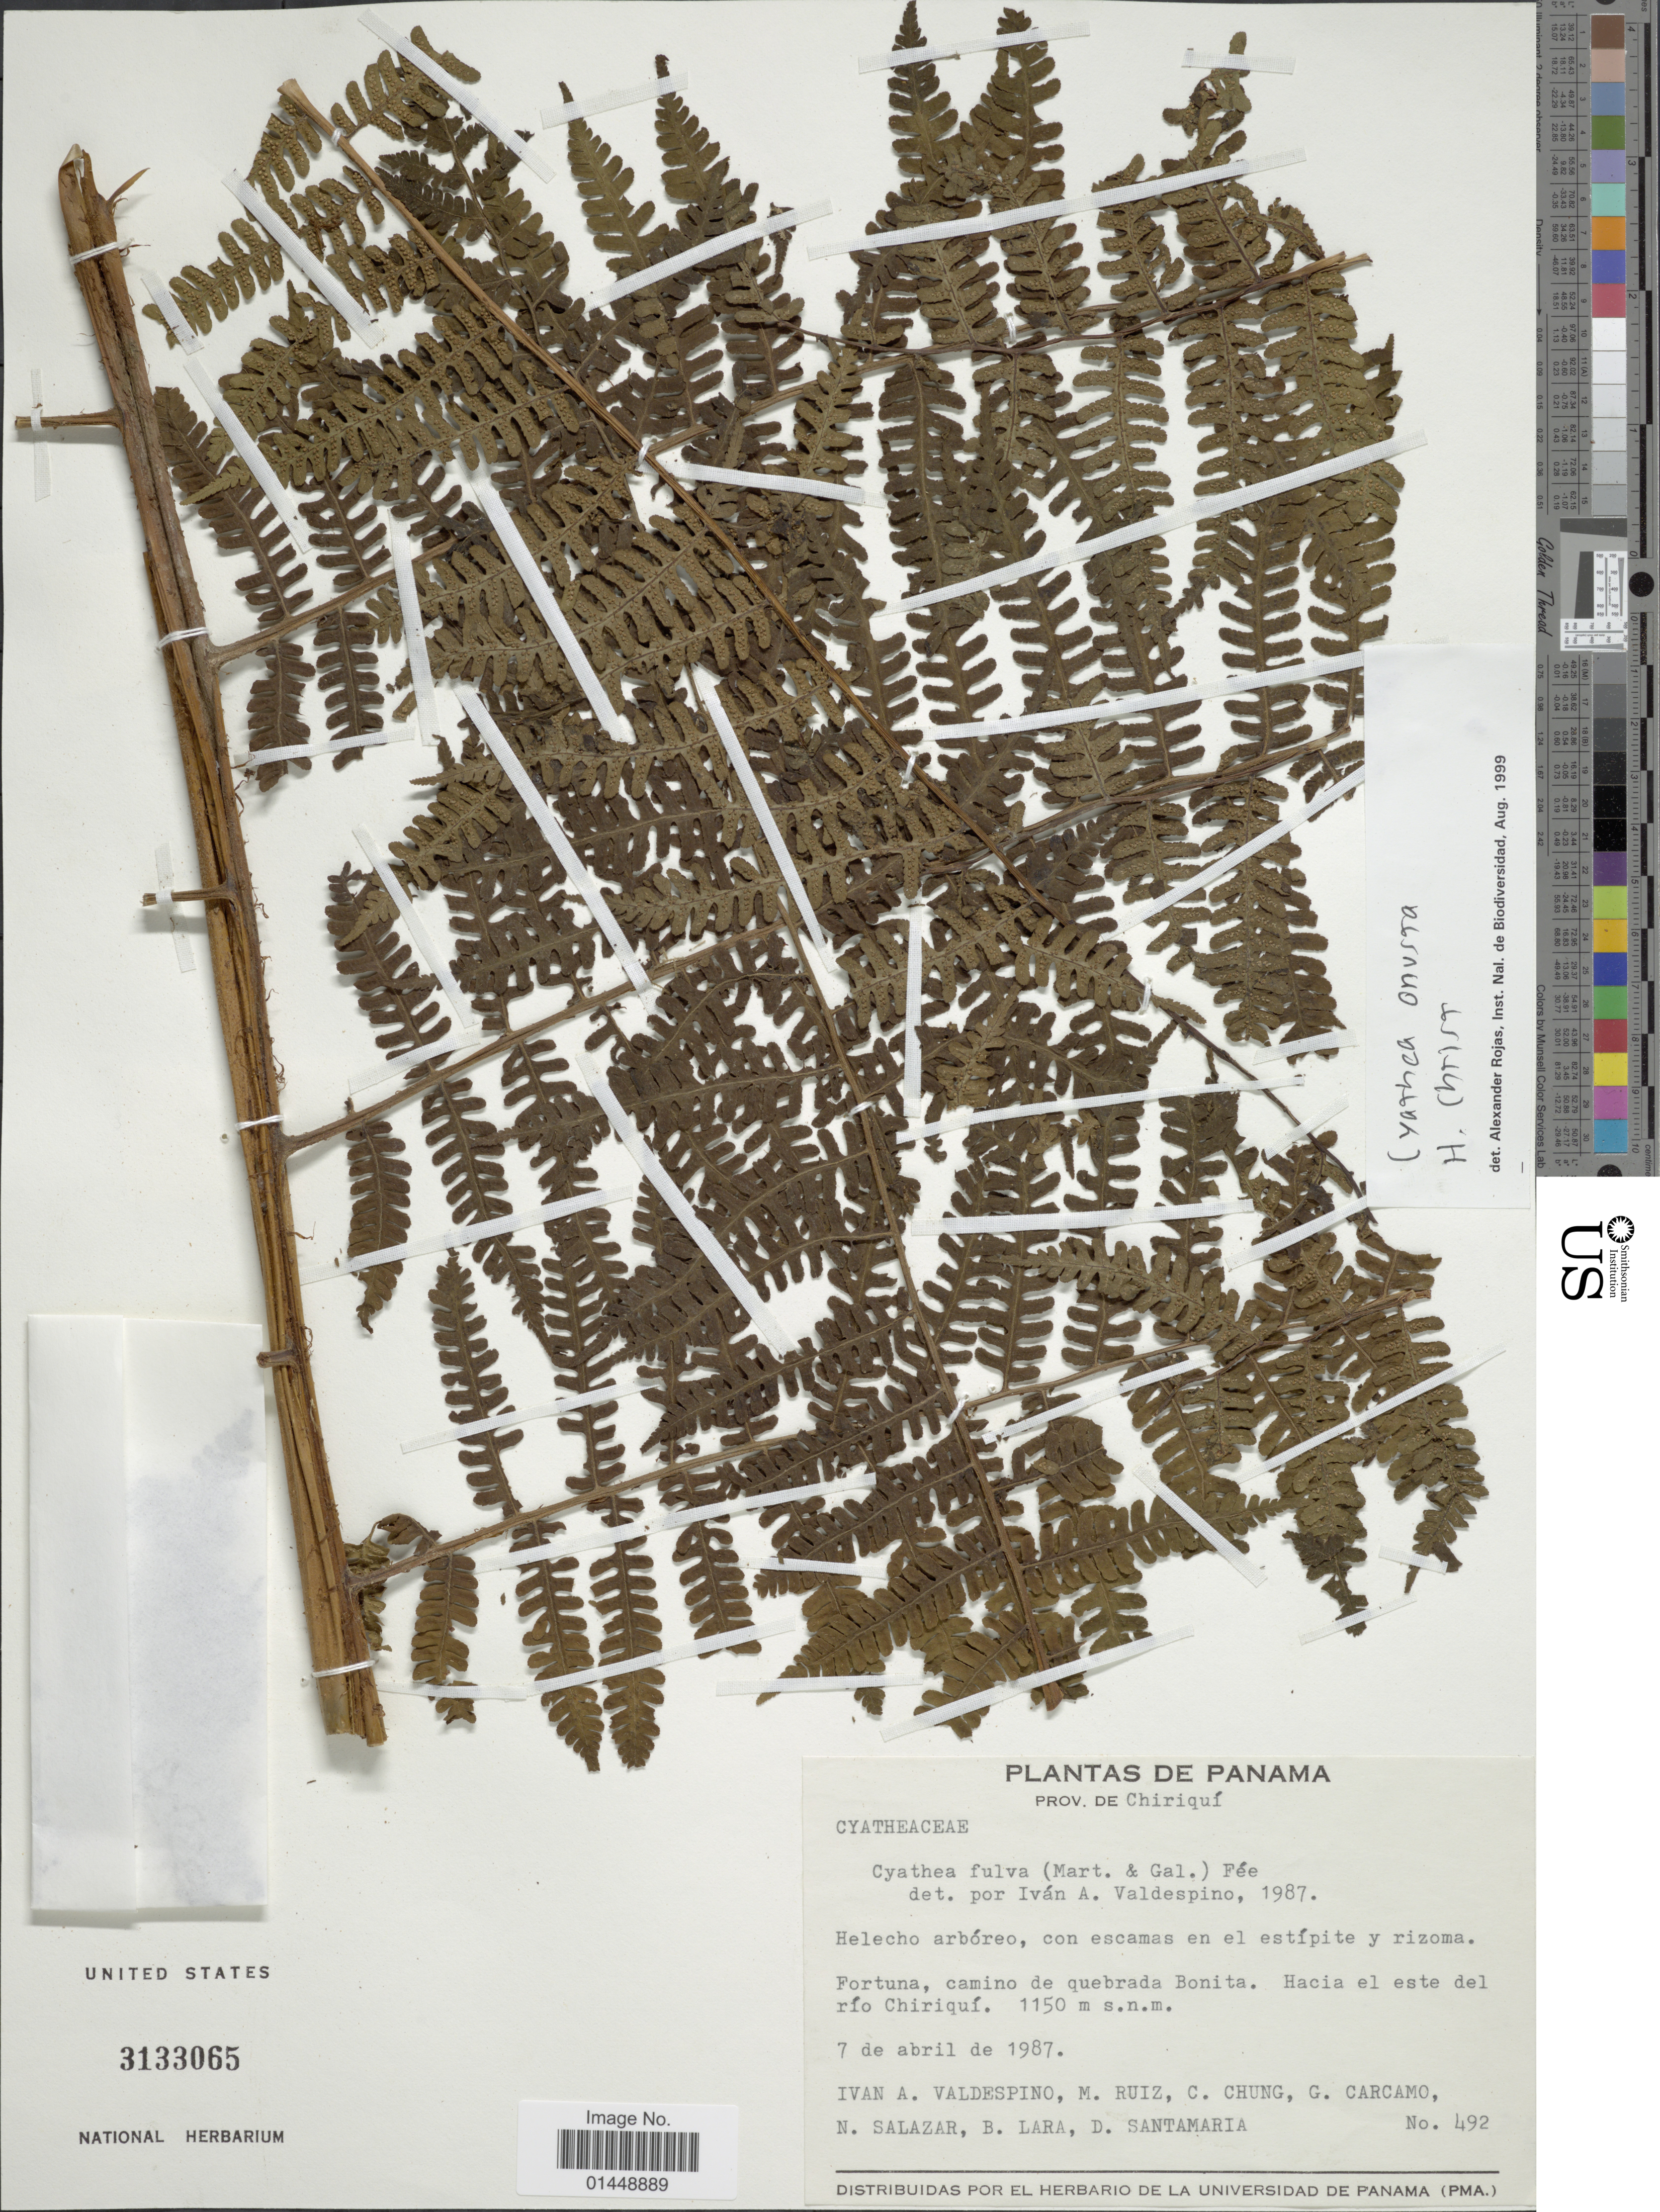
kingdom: Plantae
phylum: Tracheophyta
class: Polypodiopsida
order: Cyatheales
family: Cyatheaceae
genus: Cyathea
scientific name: Cyathea fulva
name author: (M. Martens & Galeotti) Fée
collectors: I. A. Valdespino, M. Ruiz, C. Chung, G. Carcamo & et al.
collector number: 492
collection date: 1987-04-07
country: Panama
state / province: Chiriqui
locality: Prov. de Chiriquí. Fortuna, camino de quebrada Bonita. Hacia el este del río Chiriquí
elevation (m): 1150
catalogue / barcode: US 3133065